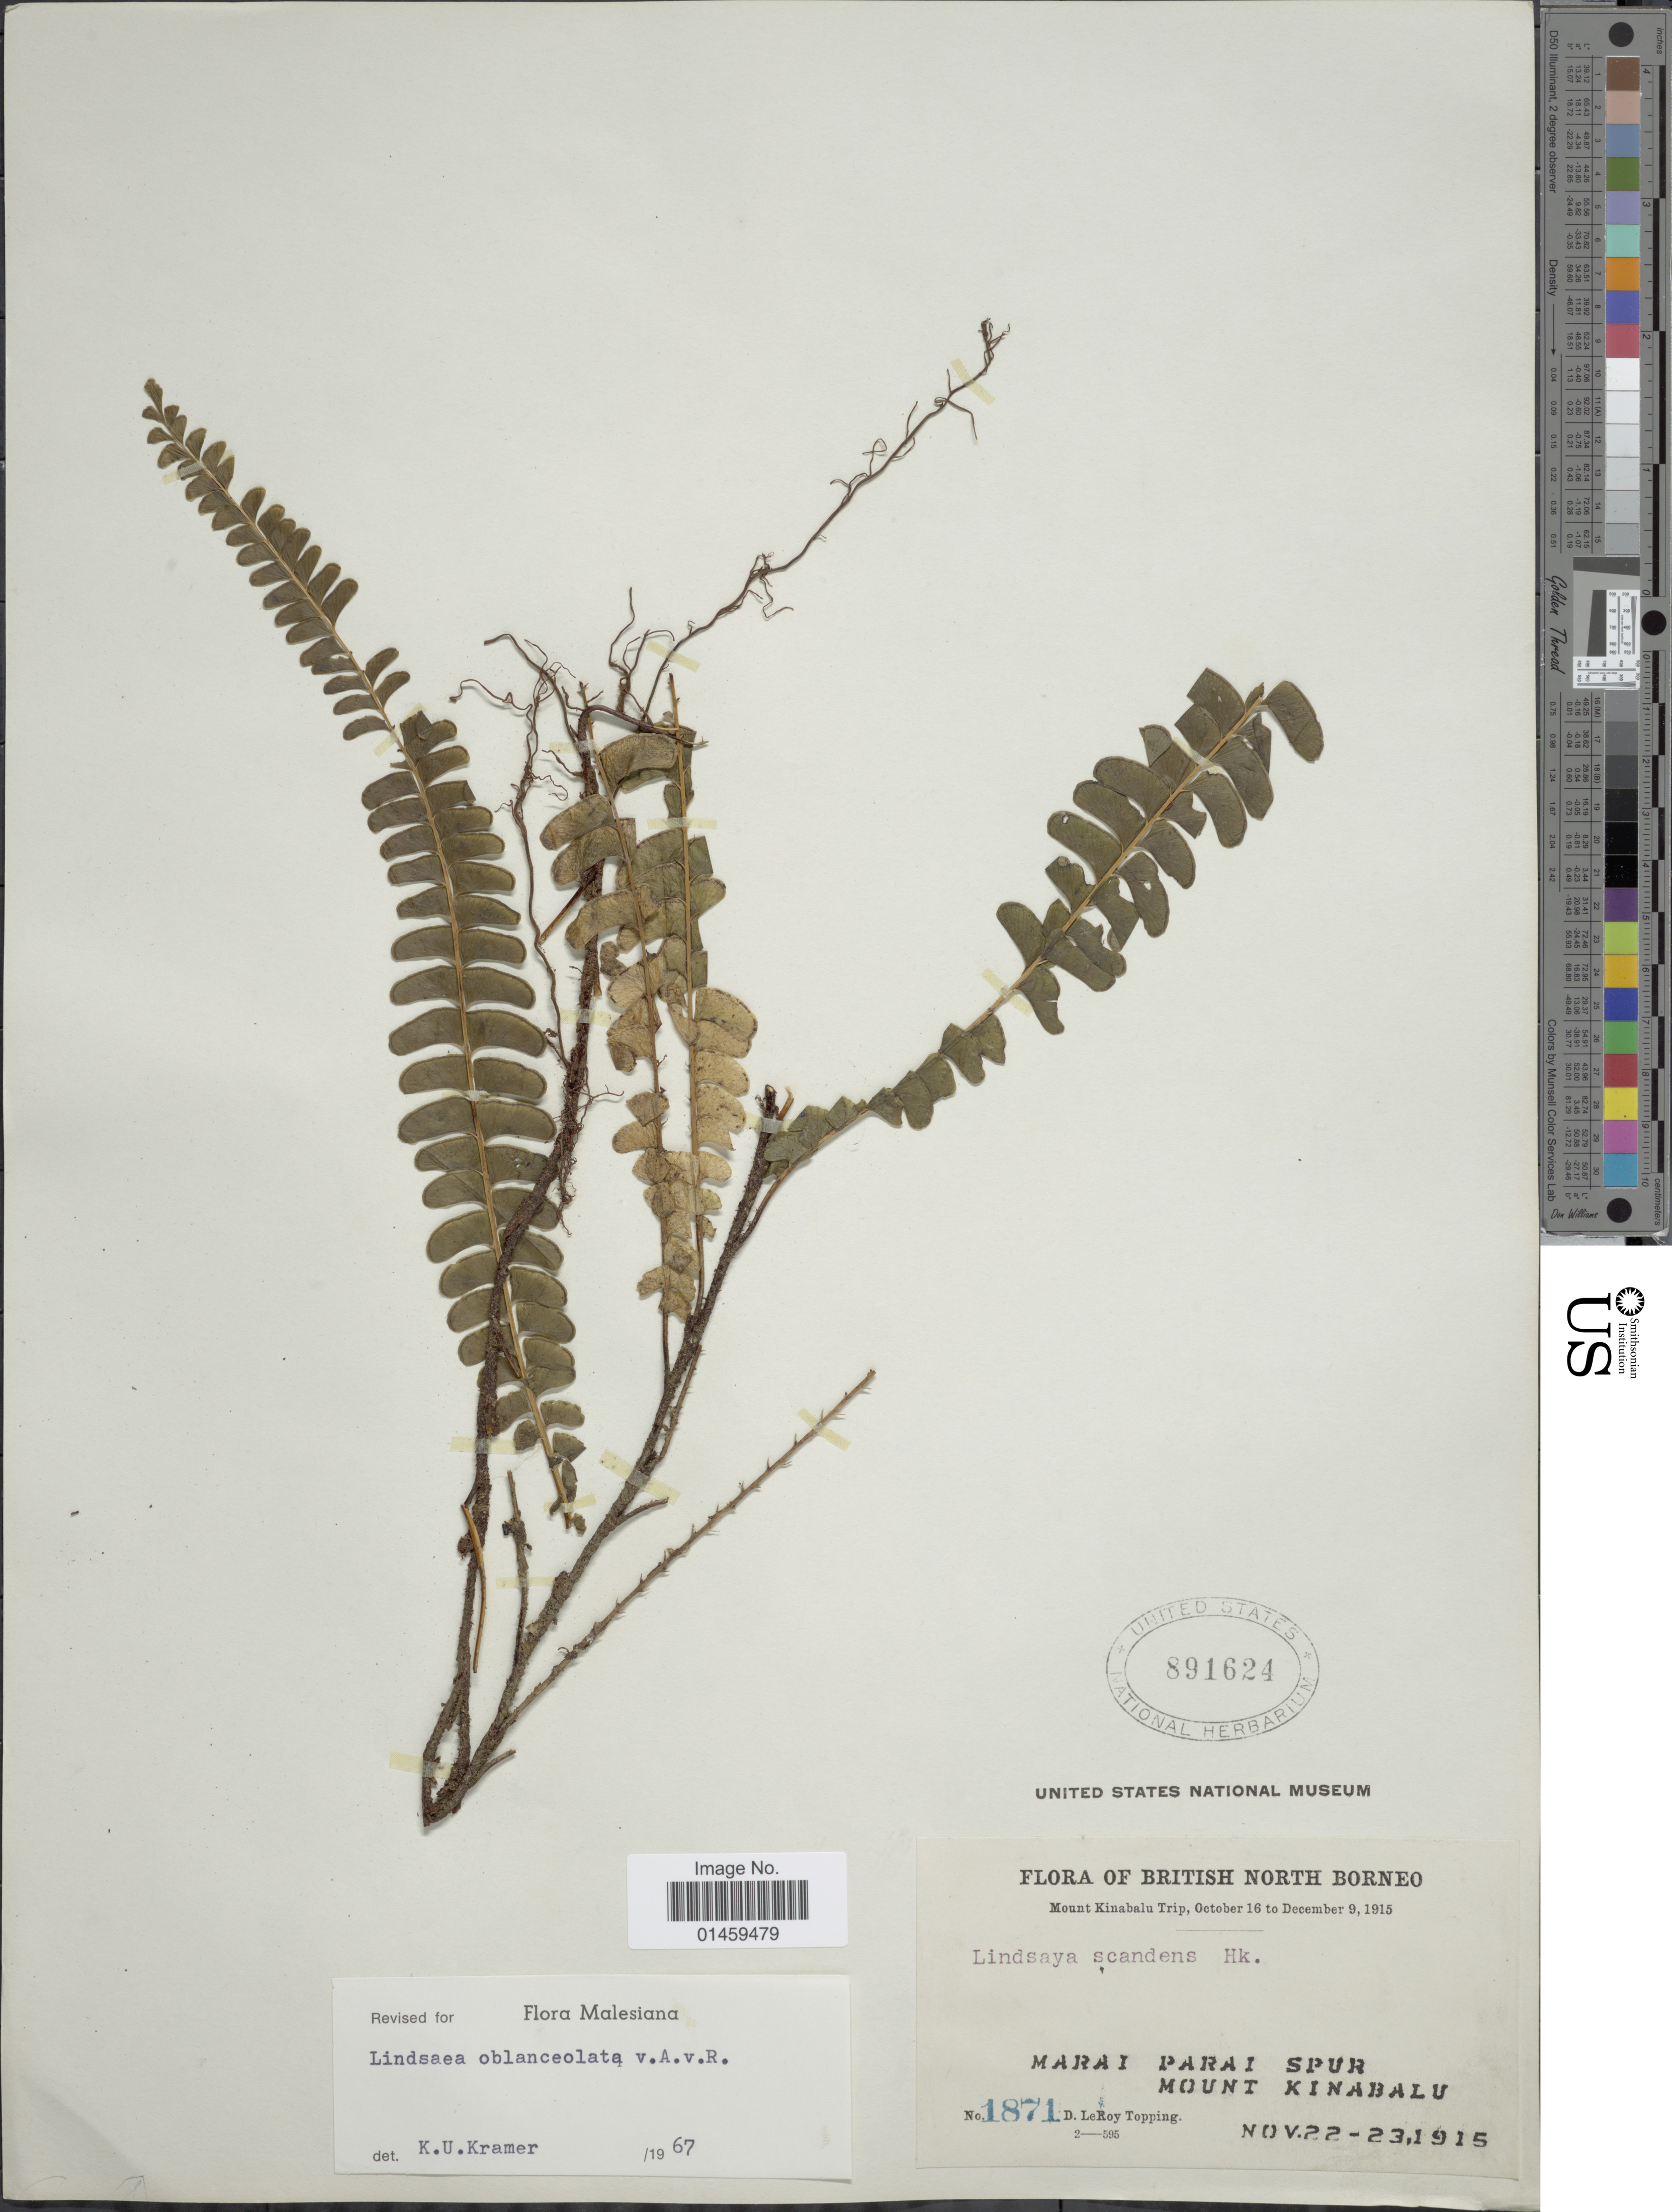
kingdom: Plantae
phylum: Tracheophyta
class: Polypodiopsida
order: Polypodiales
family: Lindsaeaceae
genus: Lindsaea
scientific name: Lindsaea oblanceolata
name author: Alderw.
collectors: D. L. Topping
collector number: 1871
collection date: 1915-11-22/1915-11-23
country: Malaysia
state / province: Sabah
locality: Marai Parai Spur. Mount Kinabalu.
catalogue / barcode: US 891624